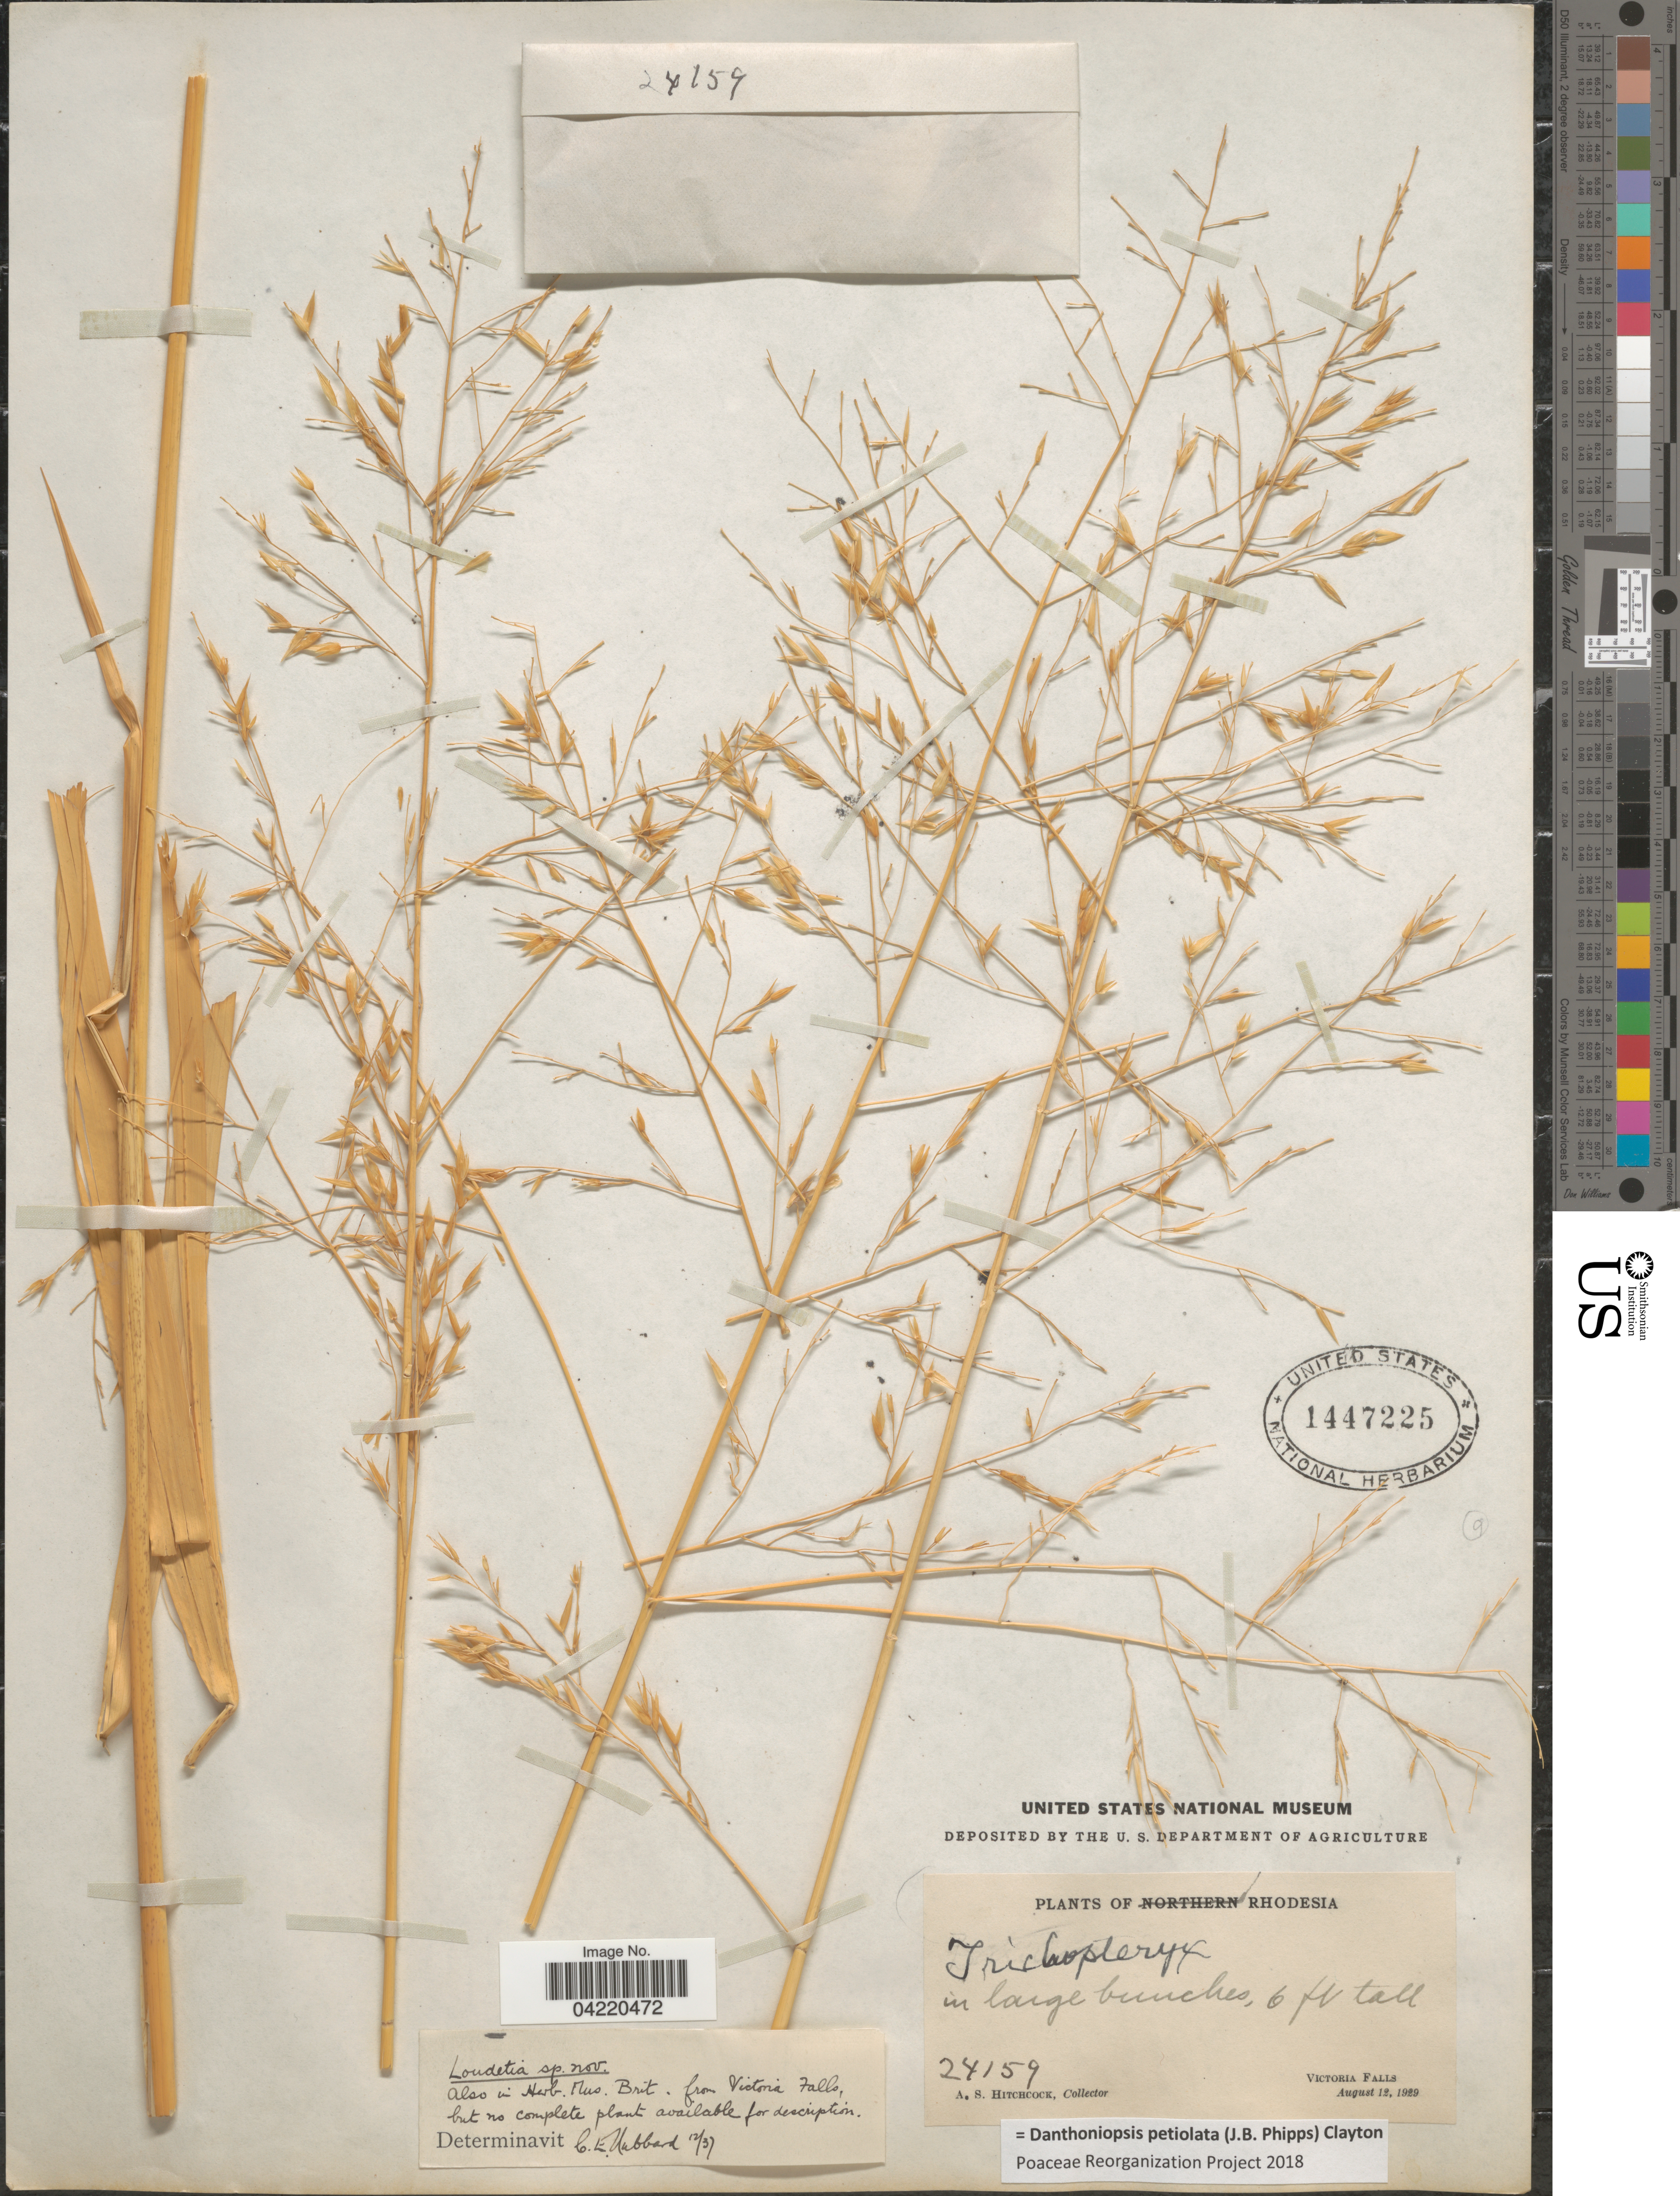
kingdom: Plantae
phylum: Tracheophyta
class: Liliopsida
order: Poales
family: Poaceae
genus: Danthoniopsis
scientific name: Danthoniopsis petiolata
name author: (J.B. Phipps) Clayton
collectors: A. S. Hitchcock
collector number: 24159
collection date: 1929-08-12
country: Zimbabwe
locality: Rhodesia. Victoria Falls.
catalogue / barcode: US 1447225